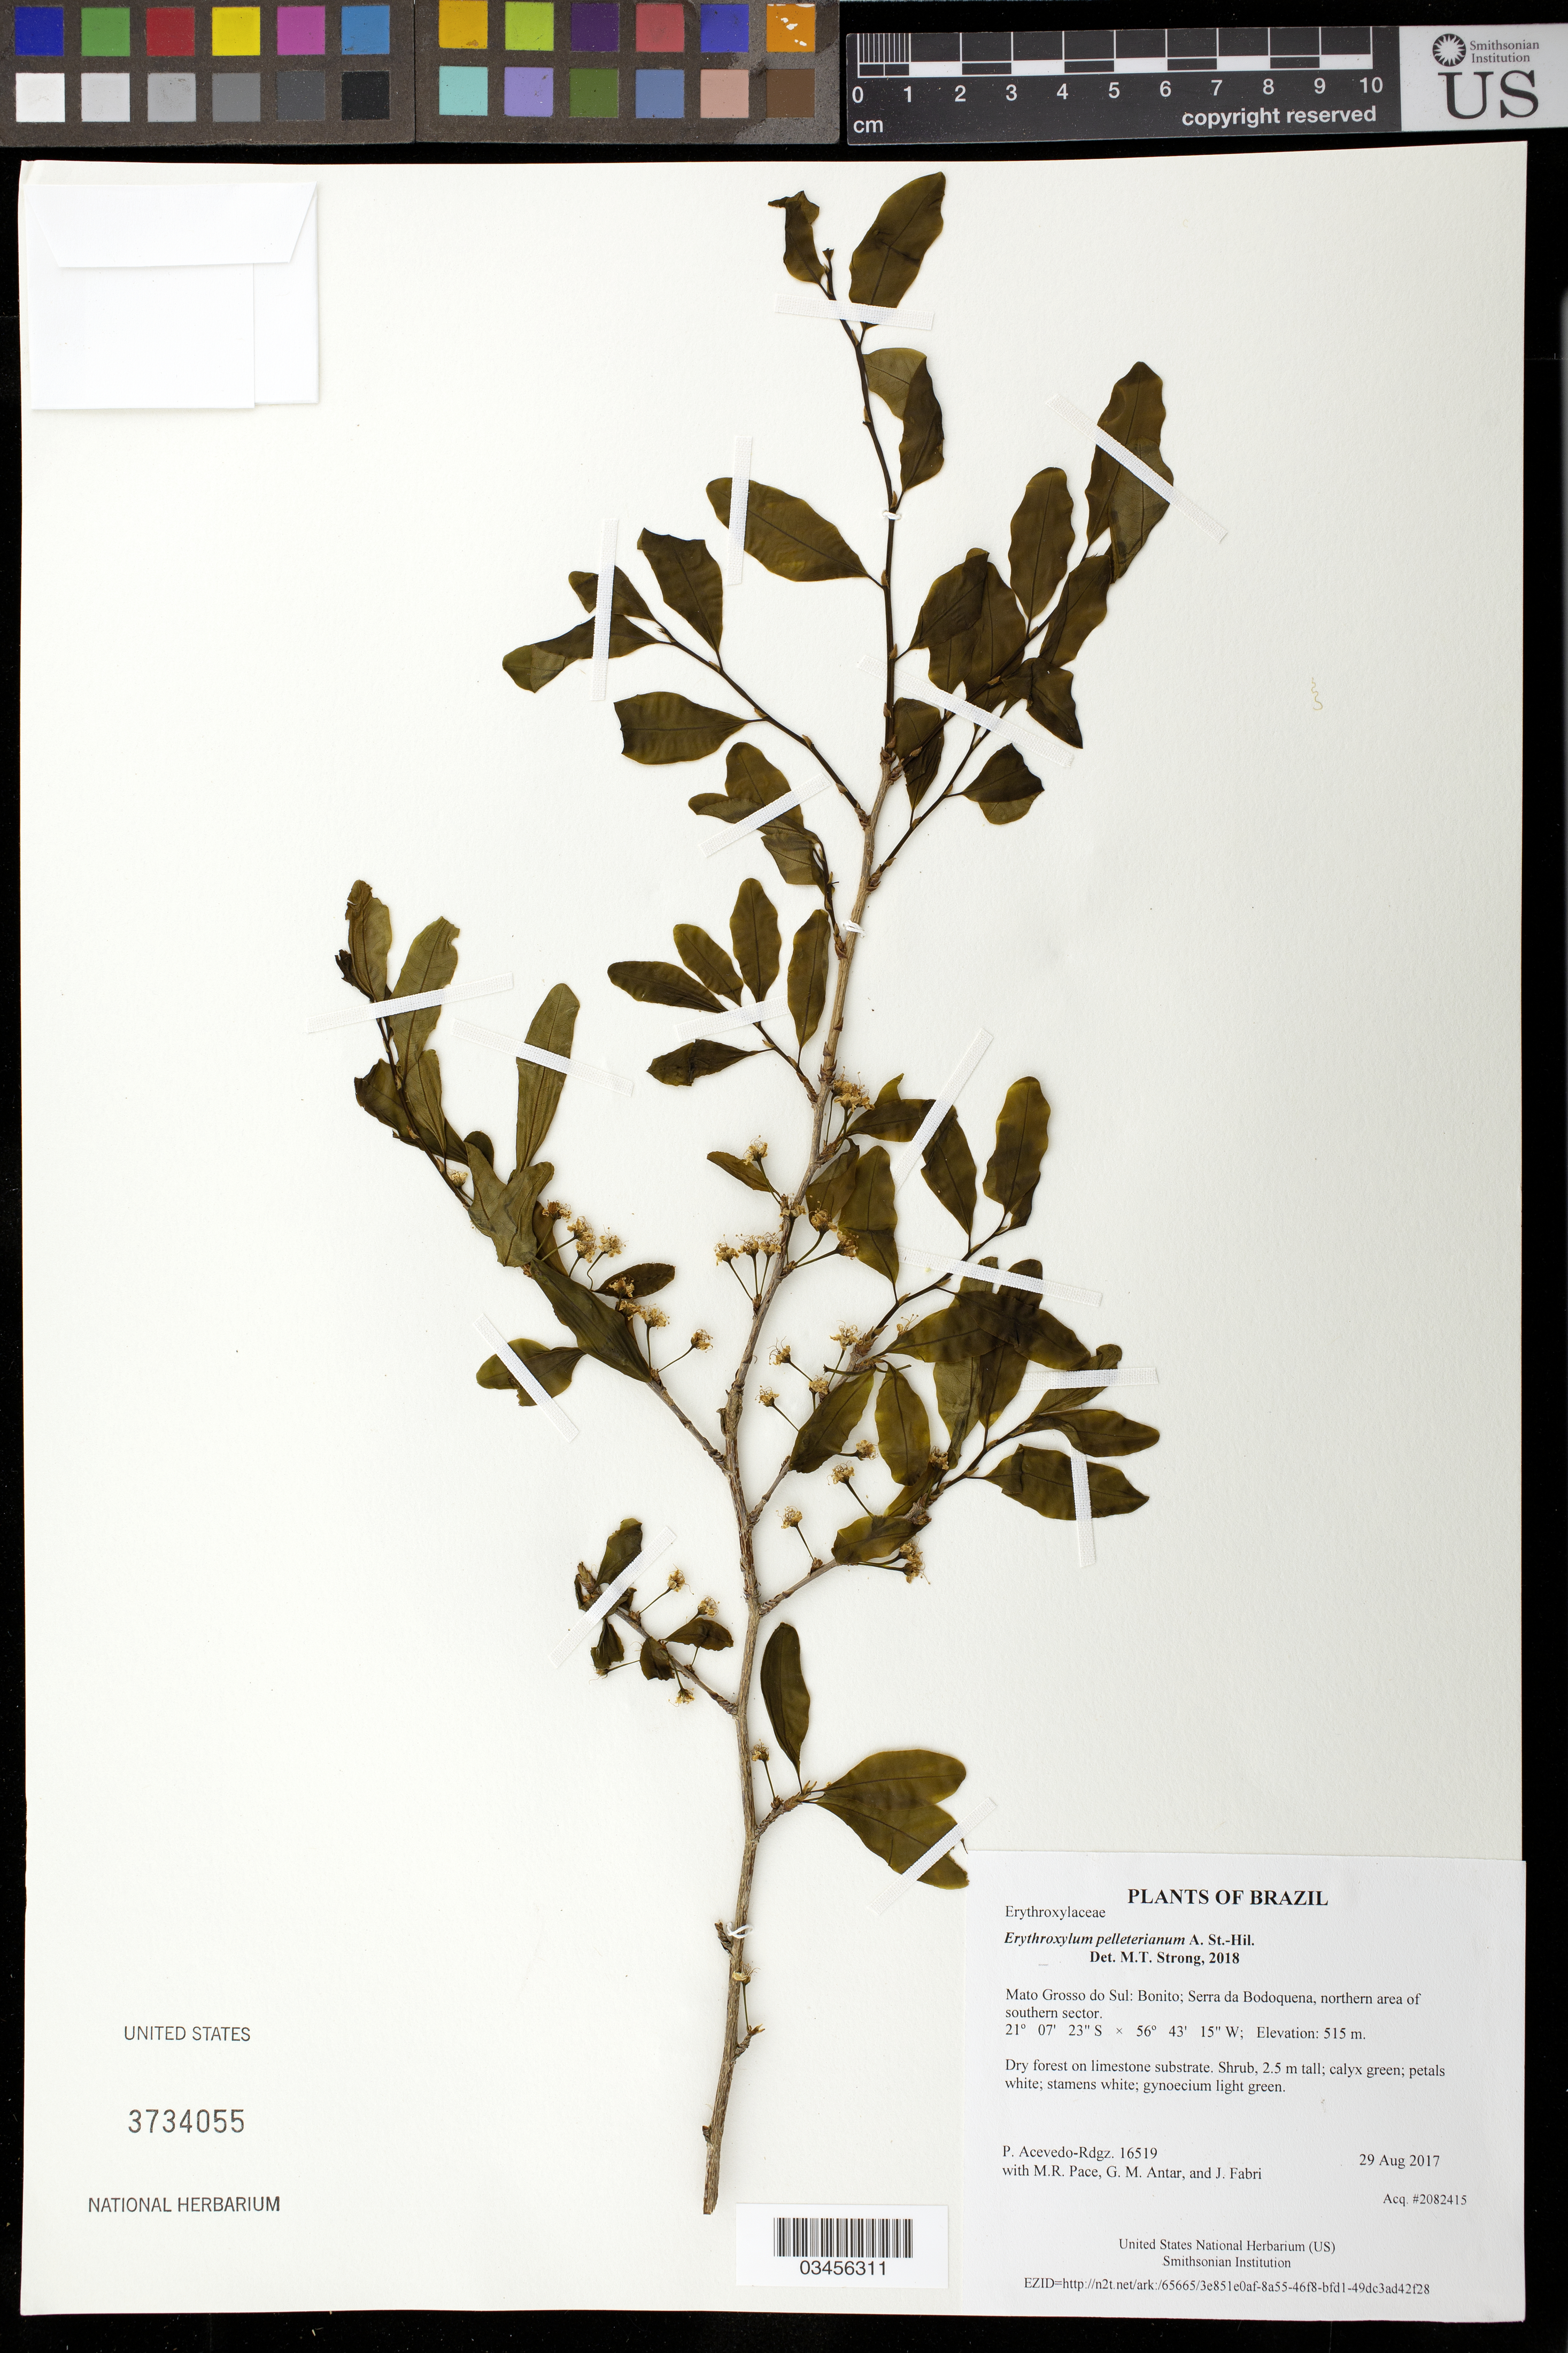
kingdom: Plantae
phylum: Tracheophyta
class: Magnoliopsida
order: Malpighiales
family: Erythroxylaceae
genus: Erythroxylum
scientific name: Erythroxylum pelleterianum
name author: A. St.-Hil.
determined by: Strong, Mark T., (BOT), Smithsonian Institution - National Museum of Natural History (UNITED STATES)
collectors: P. Acevedo-Rodr., M. R. Pace, G. M. Antar & J. Fabri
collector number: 16519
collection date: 2017-08-29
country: Brazil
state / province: Mato Grosso do Sul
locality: Bonito; Serra da Bodoquena, northern area of southern sector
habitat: Dry forest on limestone substrate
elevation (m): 515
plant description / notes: US, NY, MO, K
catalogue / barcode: US 3734055